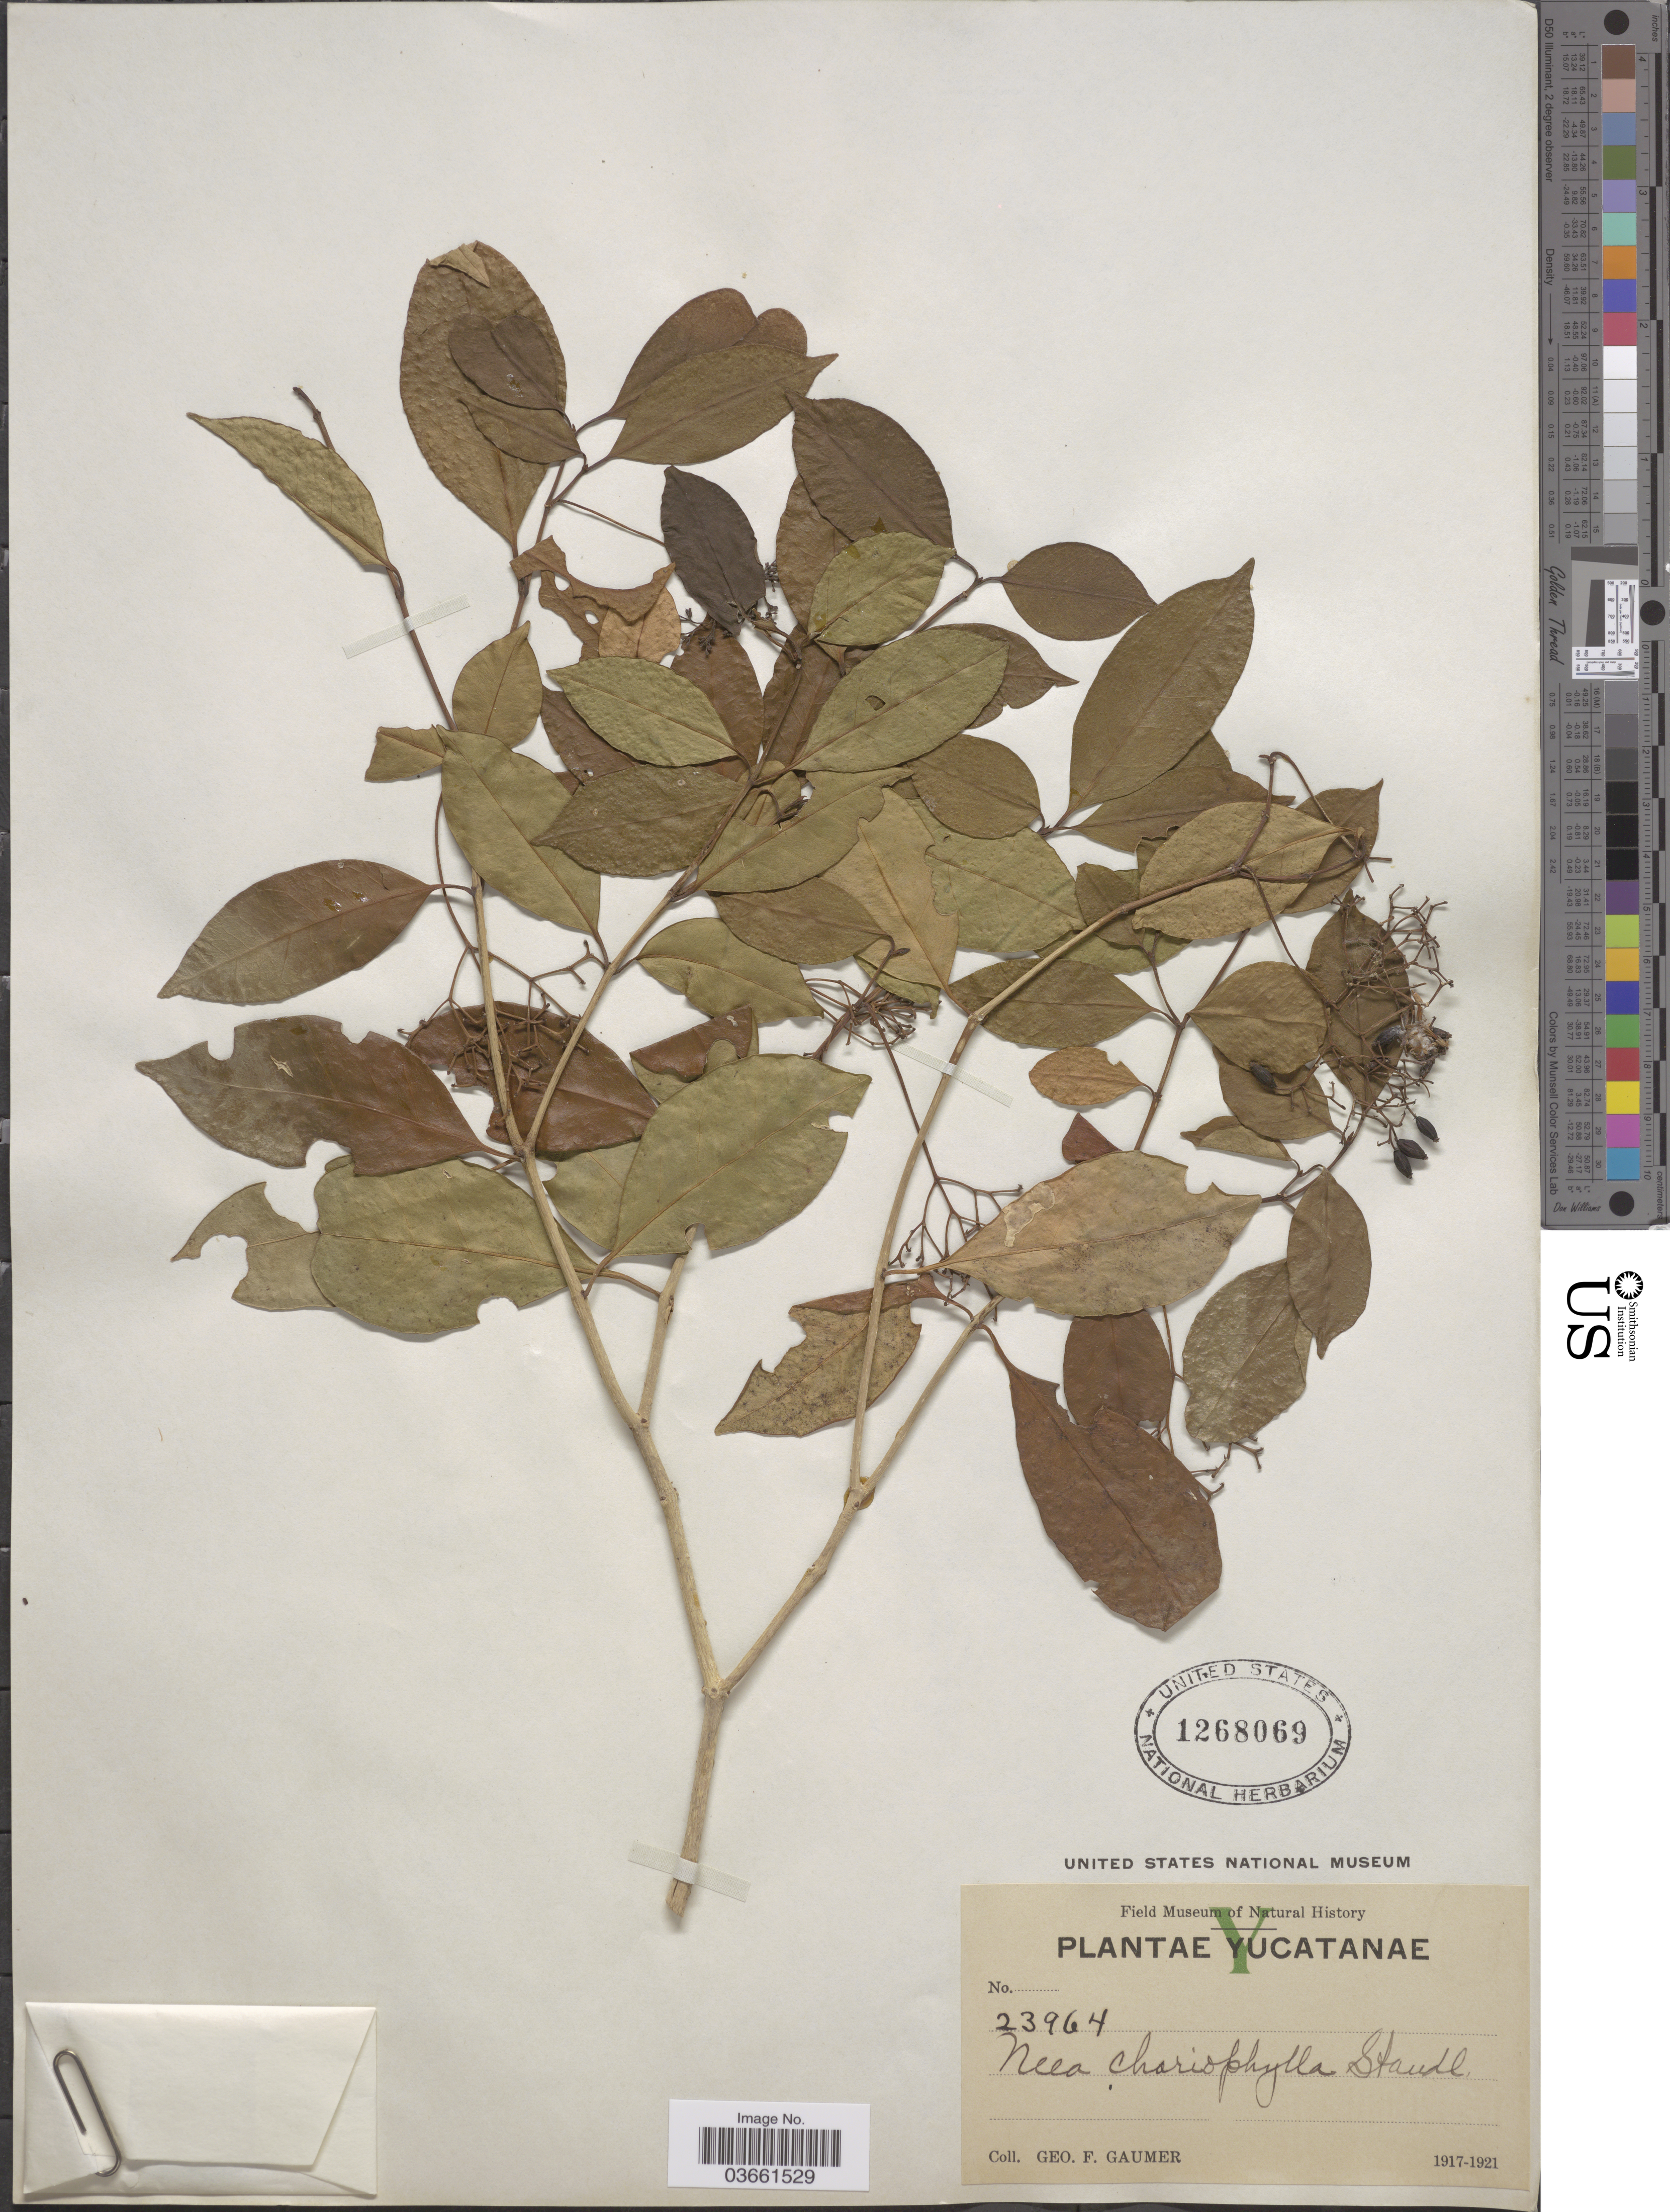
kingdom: Plantae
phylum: Tracheophyta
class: Magnoliopsida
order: Caryophyllales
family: Nyctaginaceae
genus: Neea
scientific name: Neea choriophylla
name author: Standl.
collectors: G. F. Gaumer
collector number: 23964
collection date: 1917/1921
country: Mexico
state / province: Yucatán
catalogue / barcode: US 1268069